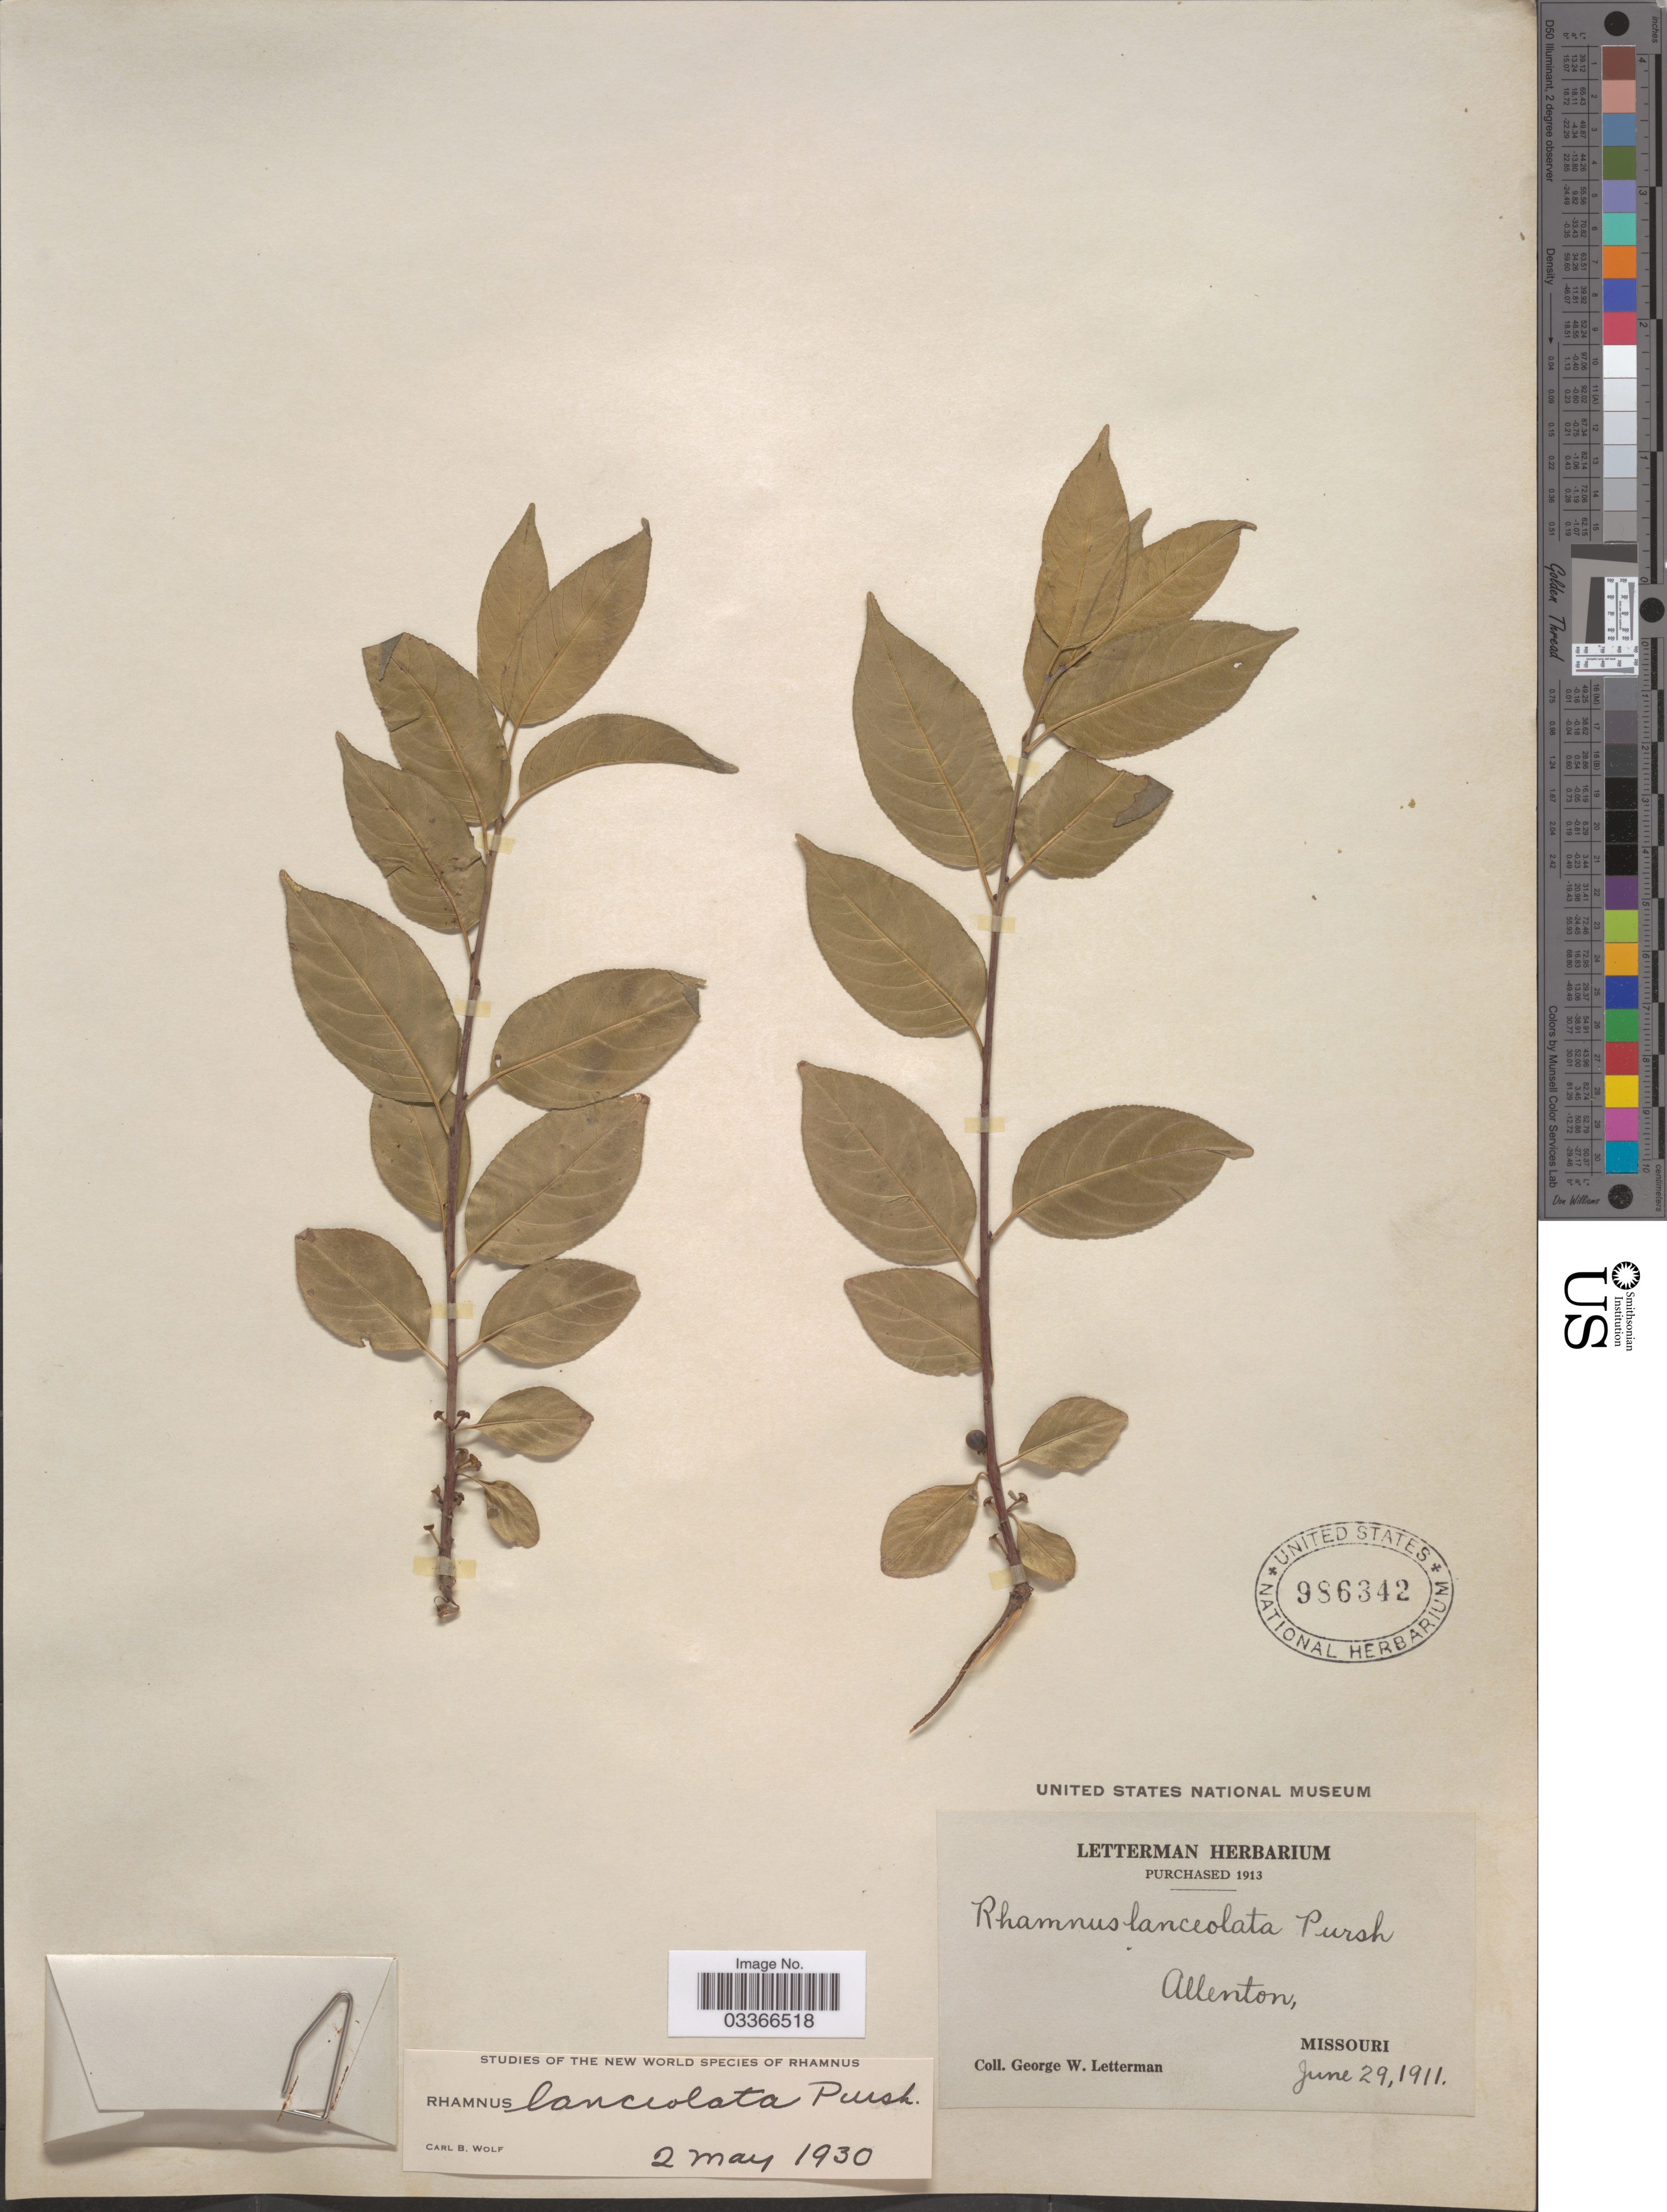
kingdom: Plantae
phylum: Tracheophyta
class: Magnoliopsida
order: Rosales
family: Rhamnaceae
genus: Rhamnus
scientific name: Rhamnus lanceolata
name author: Pursh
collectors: G. W. Letterman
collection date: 1911-06-29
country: United States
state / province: Missouri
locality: Allenton.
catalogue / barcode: US 986342